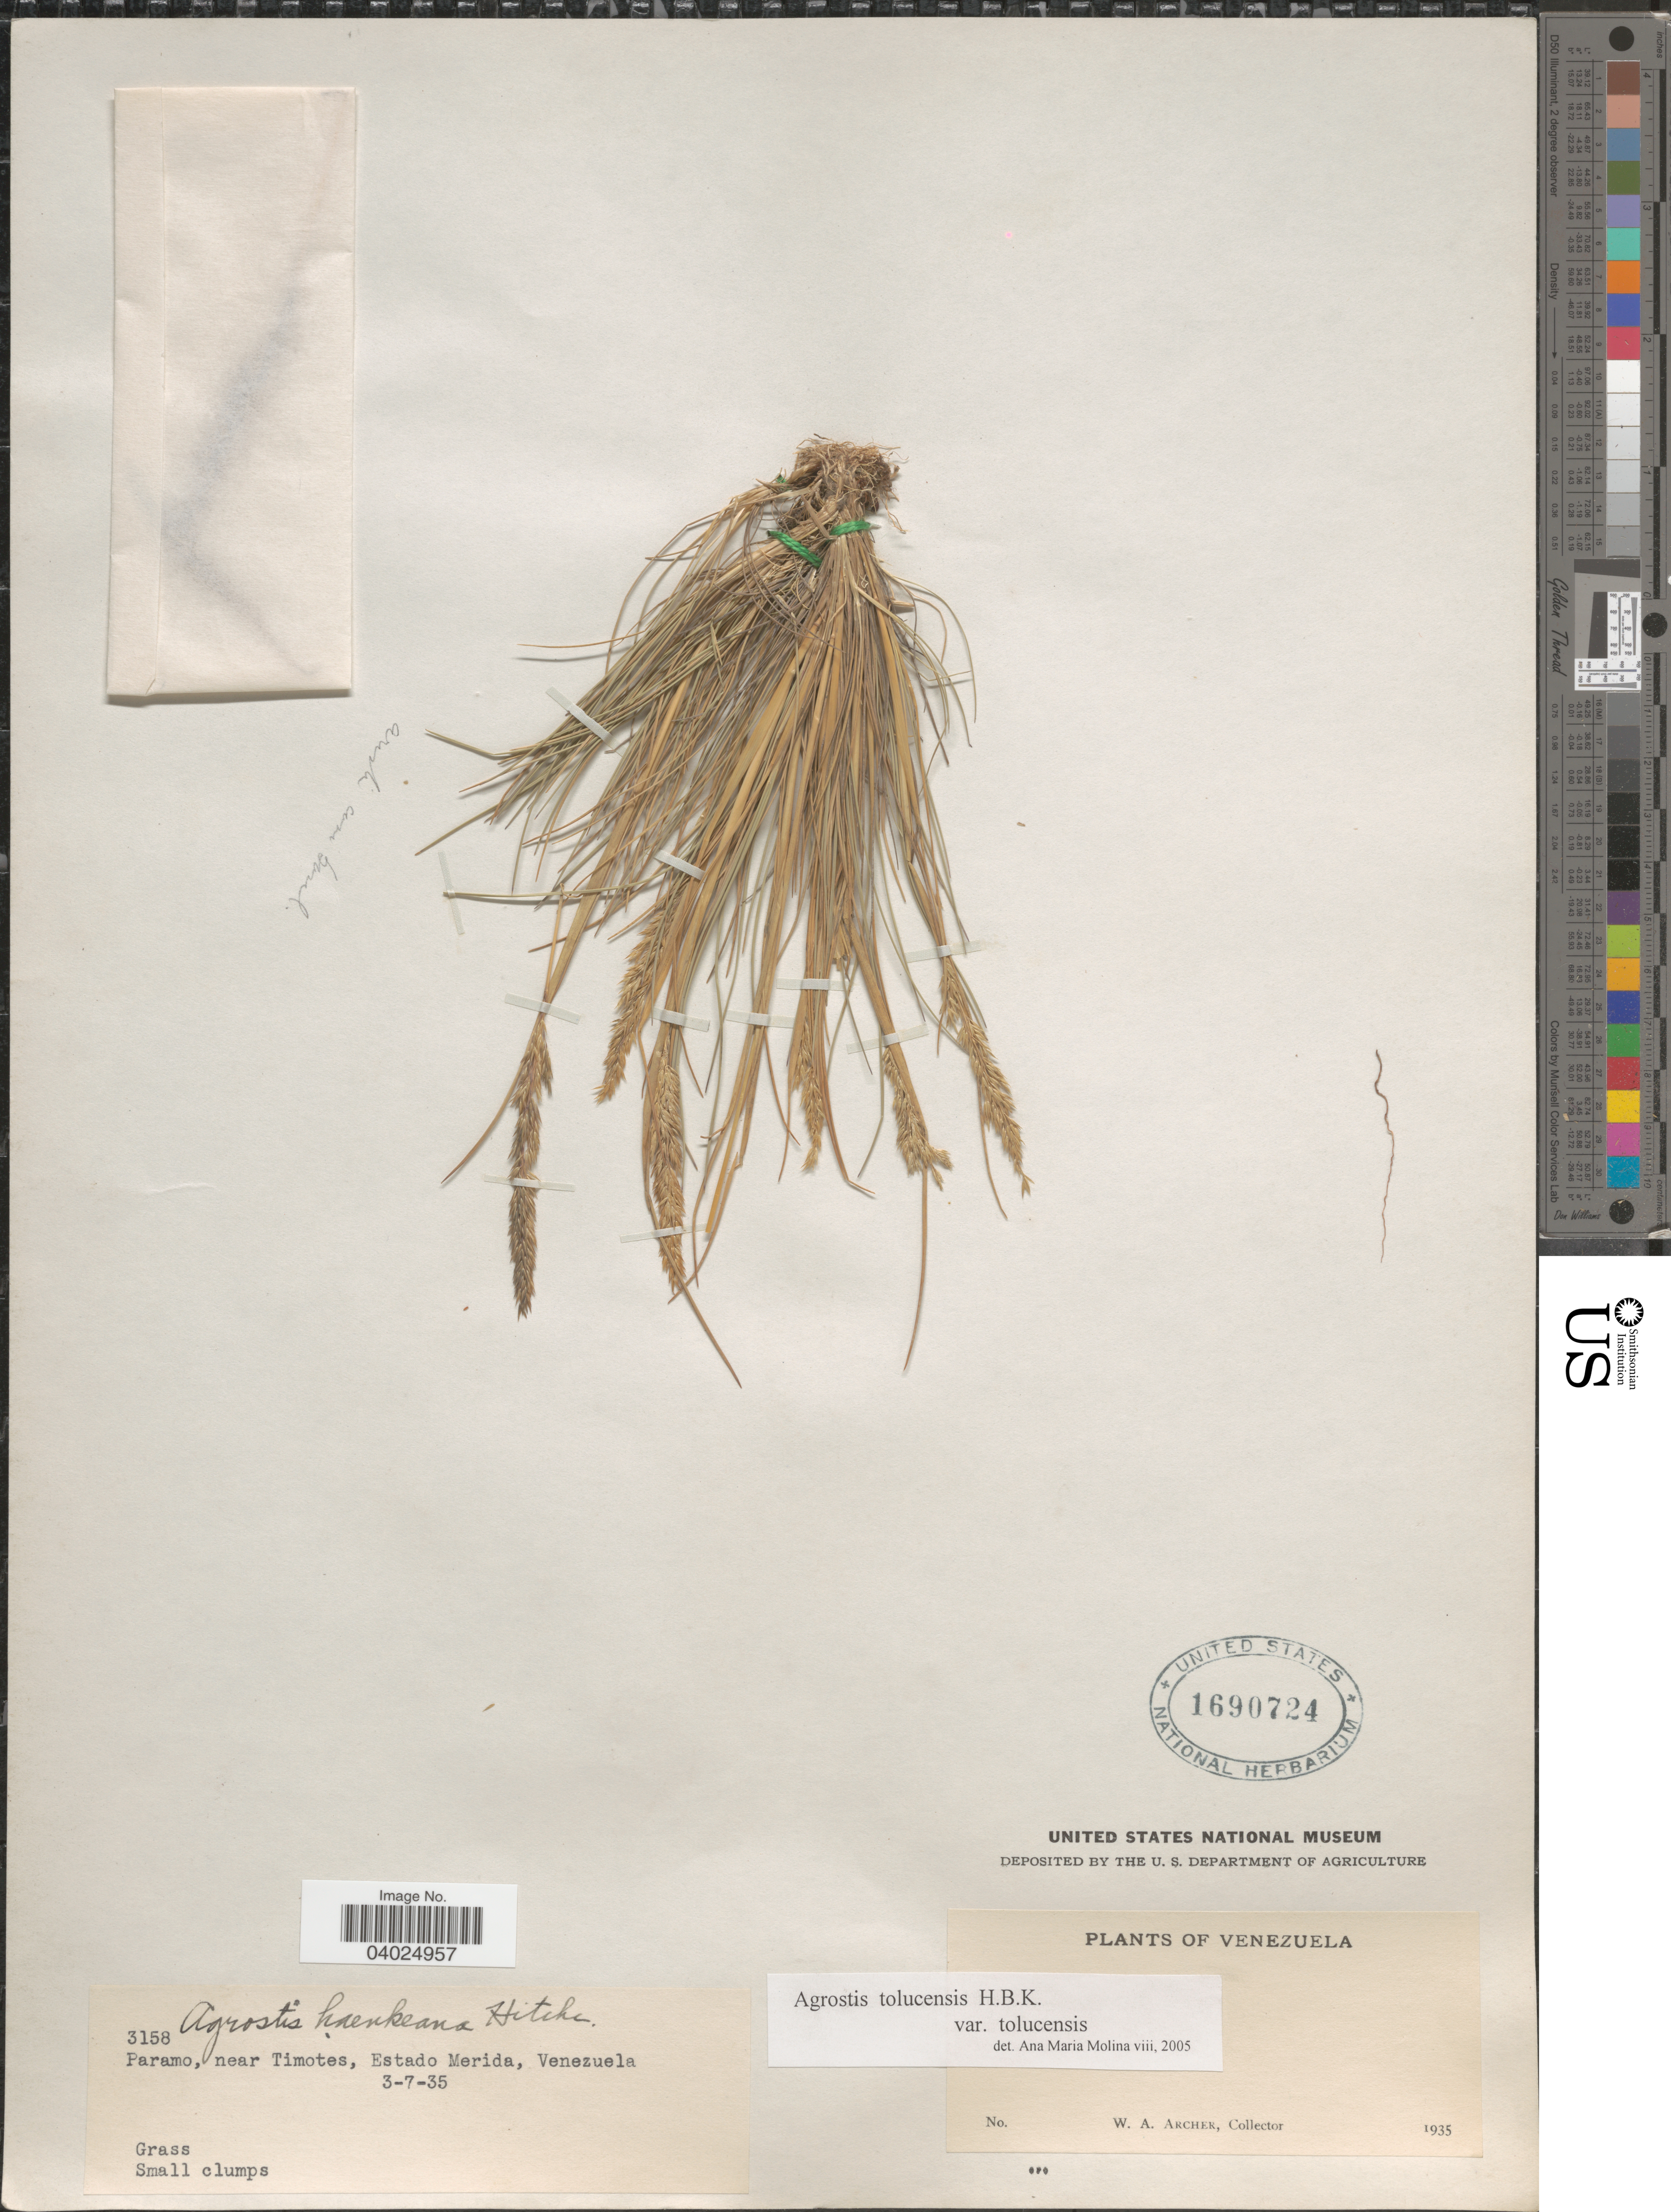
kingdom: Plantae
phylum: Tracheophyta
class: Liliopsida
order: Poales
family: Poaceae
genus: Agrostis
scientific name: Agrostis tolucensis Kunth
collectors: W. Archer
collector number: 3158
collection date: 1935-07-03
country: Venezuela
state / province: Merida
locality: Paramo, near Timotes.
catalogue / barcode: US 1690724